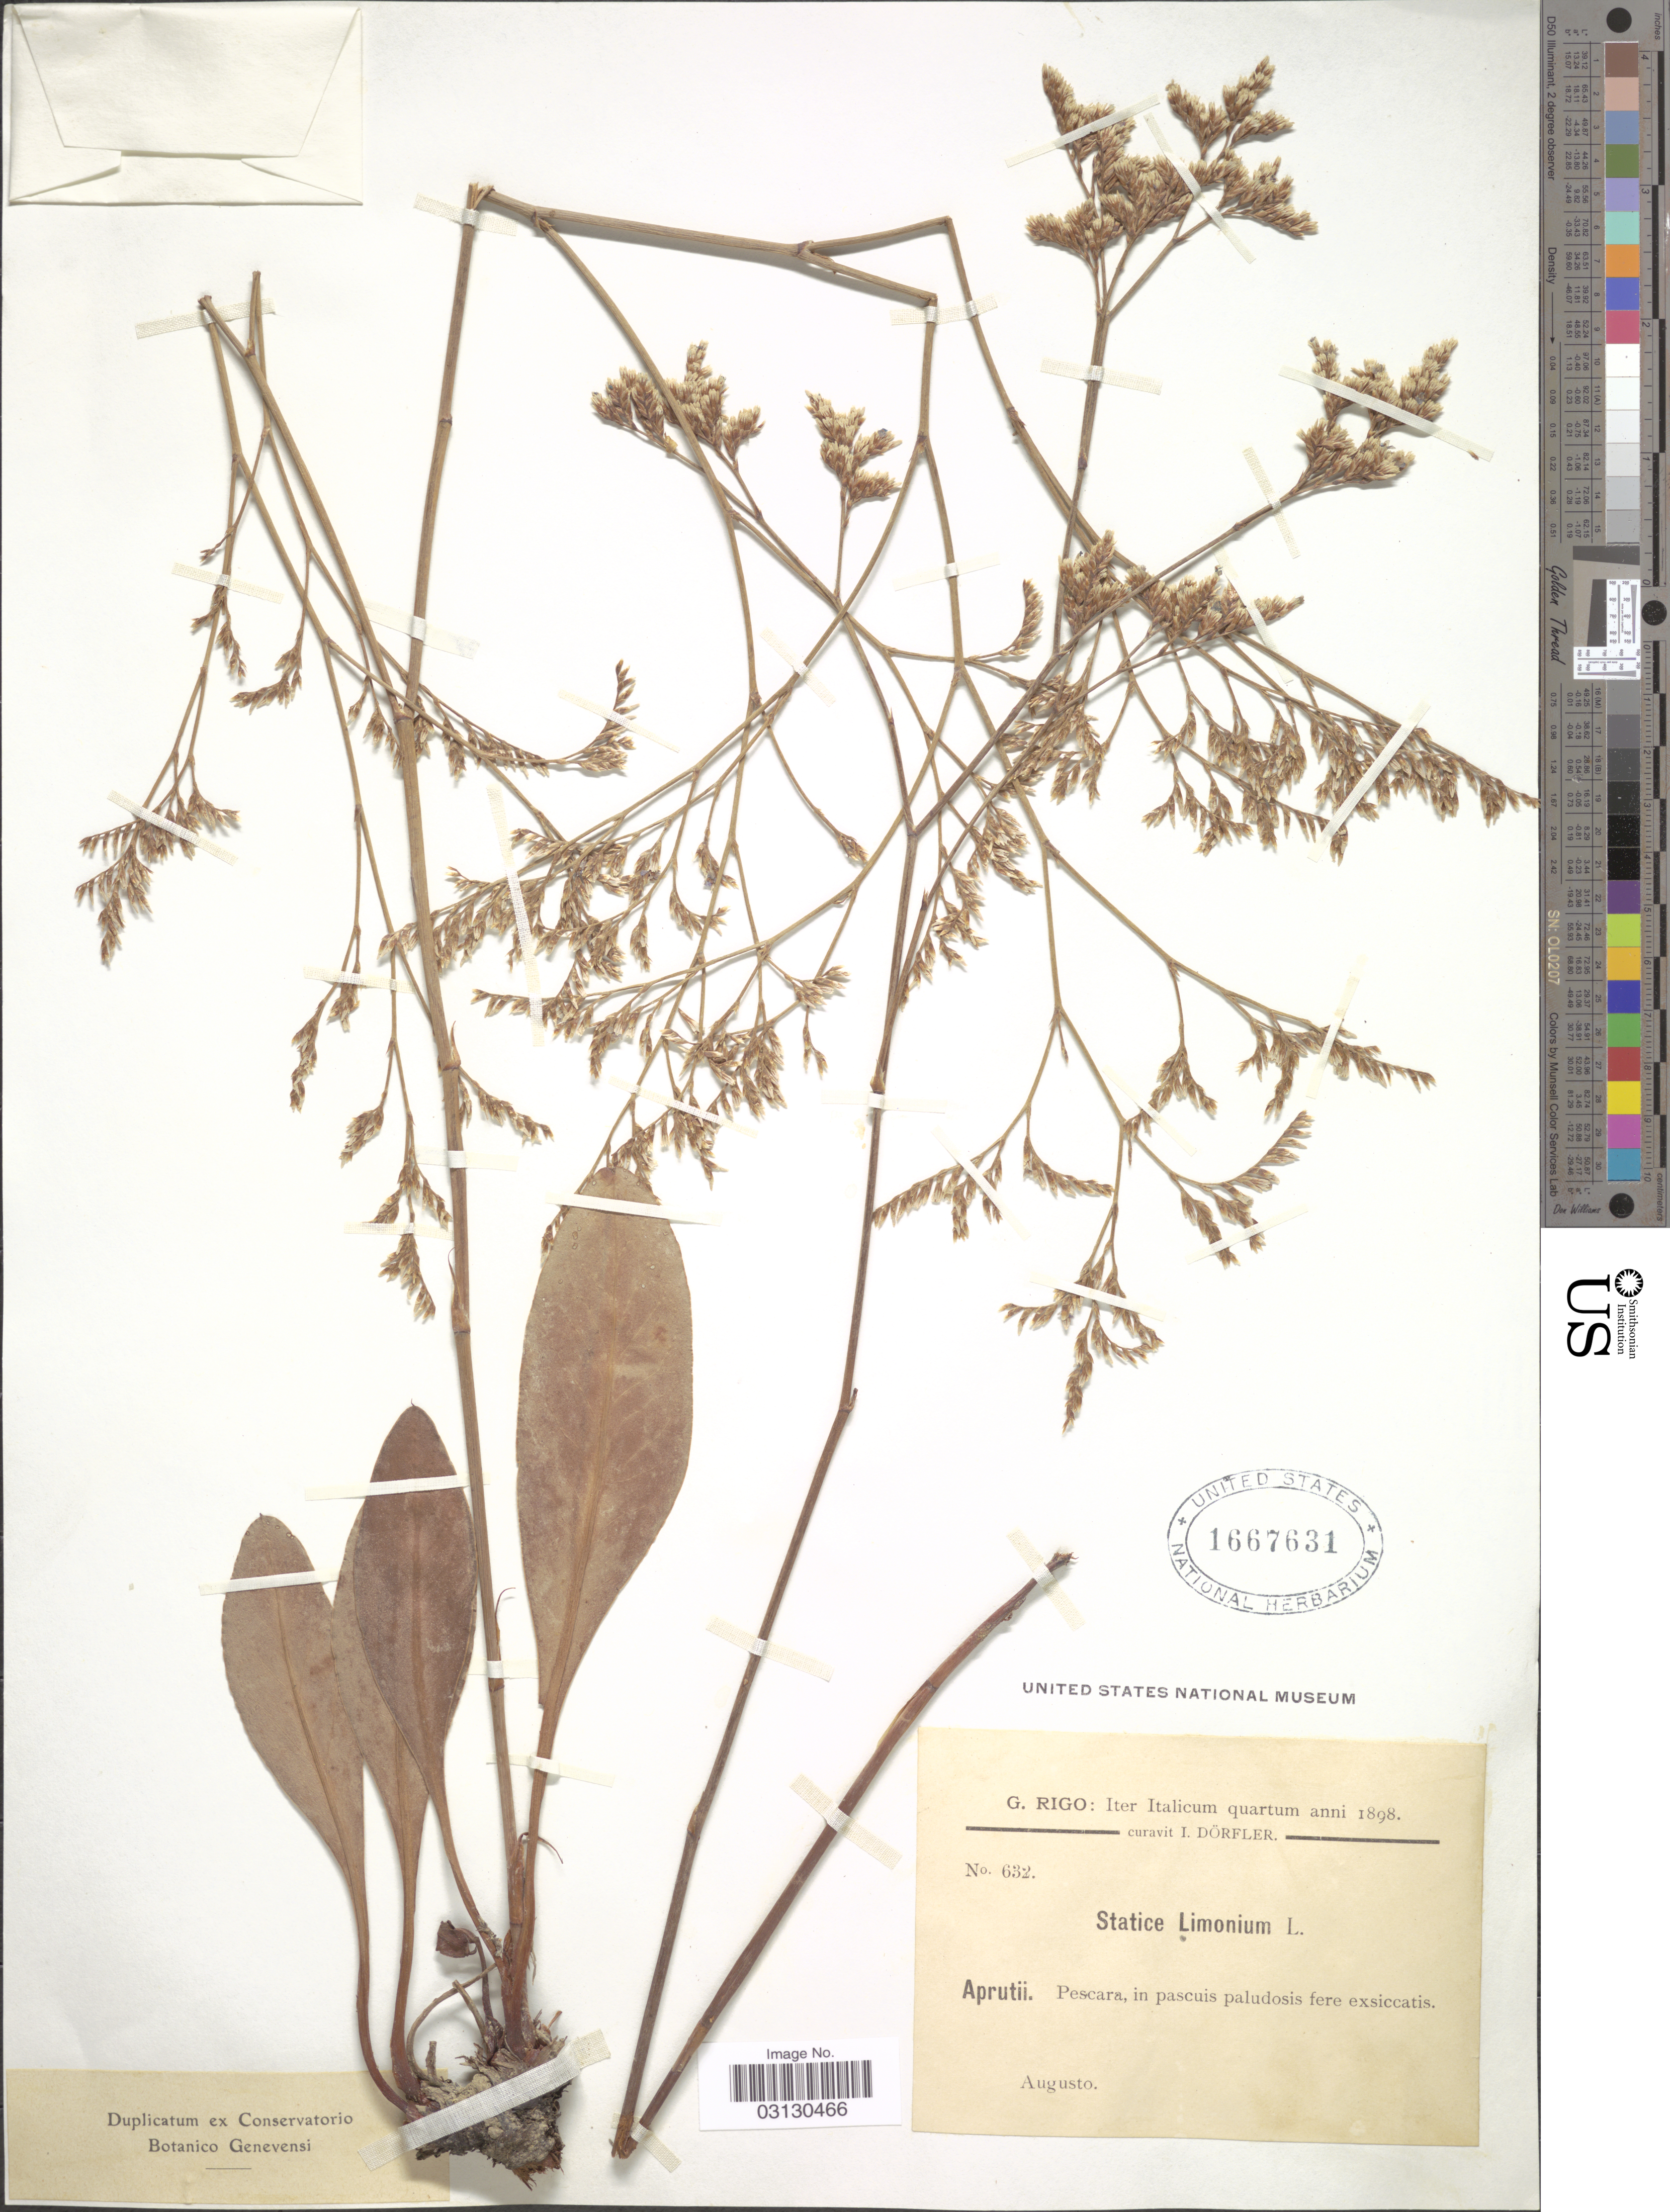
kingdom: Plantae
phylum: Tracheophyta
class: Magnoliopsida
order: Caryophyllales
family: Plumbaginaceae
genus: Limonium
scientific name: Limonium limonium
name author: (L.) A.Lyons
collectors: G. Rigo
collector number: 632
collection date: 1898-08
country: Italy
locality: Aprutii. Pescara, in pascuis paludosis fere exsiccatis.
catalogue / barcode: US 1667631